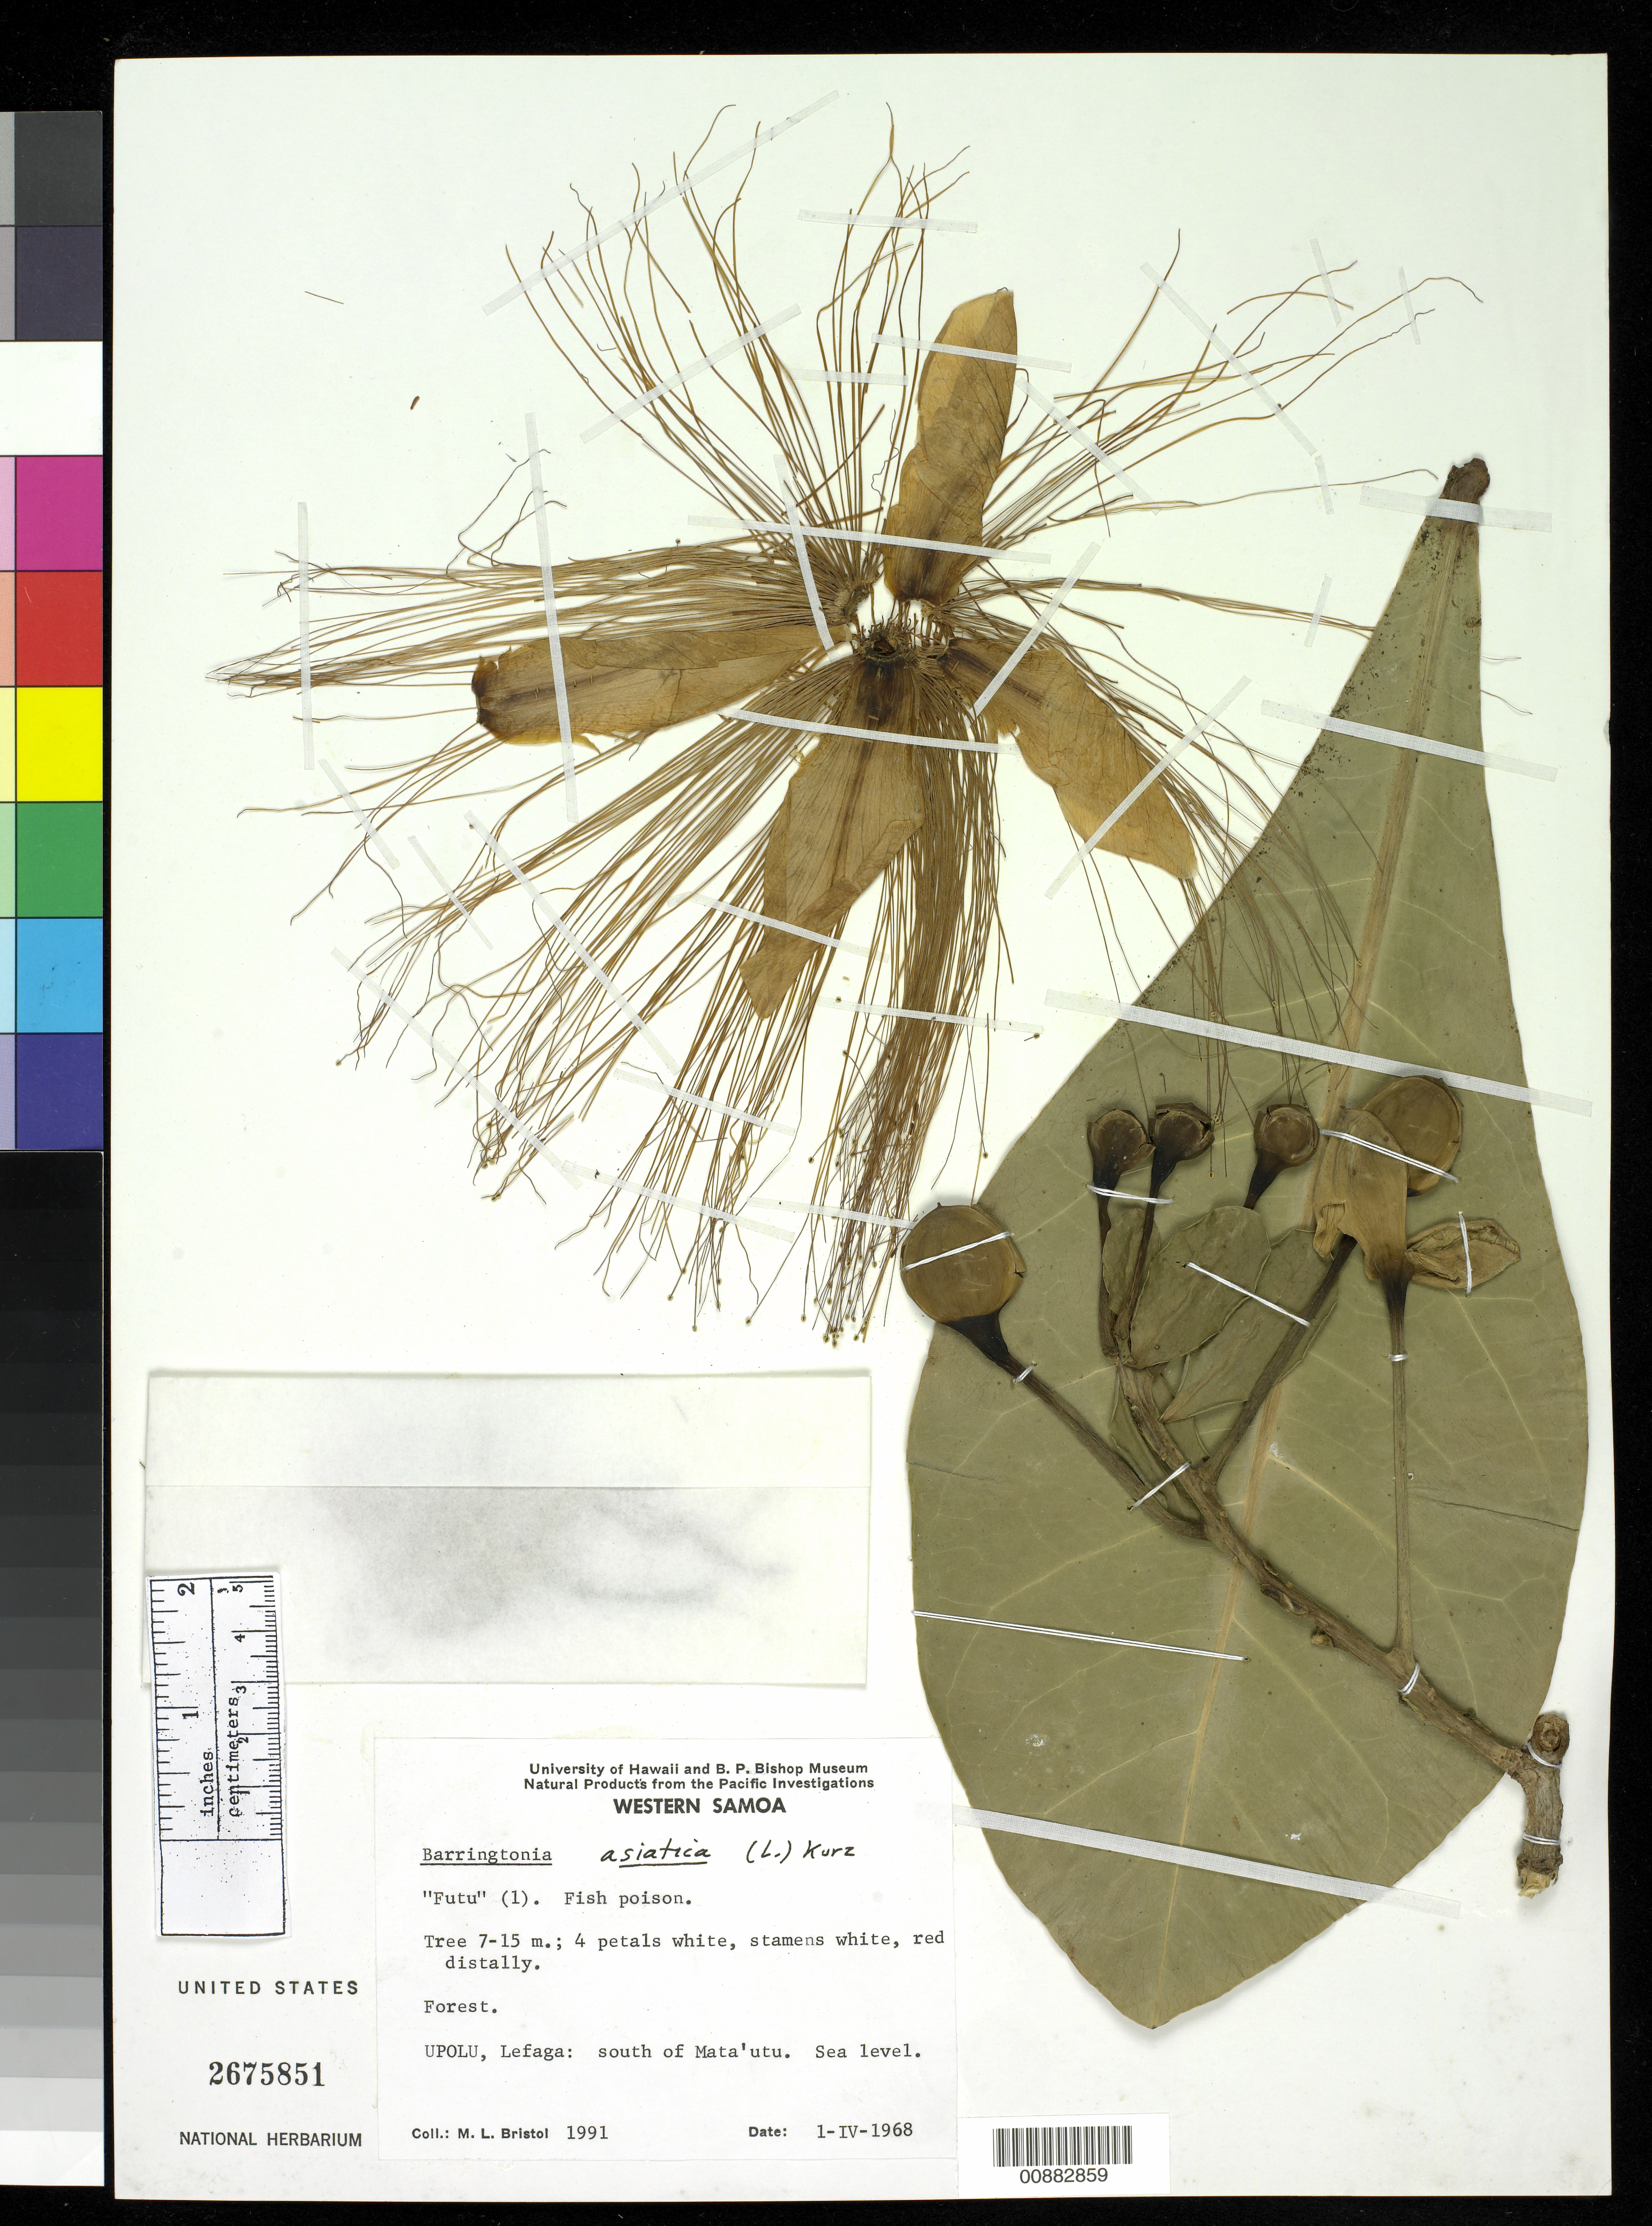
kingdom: Plantae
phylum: Tracheophyta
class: Magnoliopsida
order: Ericales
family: Lecythidaceae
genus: Barringtonia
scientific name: Barringtonia asiatica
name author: (L.) Kurz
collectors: M. L. Bristol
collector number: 1991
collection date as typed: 01 Apr 1968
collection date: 1968-04-01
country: Samoa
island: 'Upolu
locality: Lefaga: S of Mata'utu.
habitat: Forest, sea level.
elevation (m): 0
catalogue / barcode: US 2675851